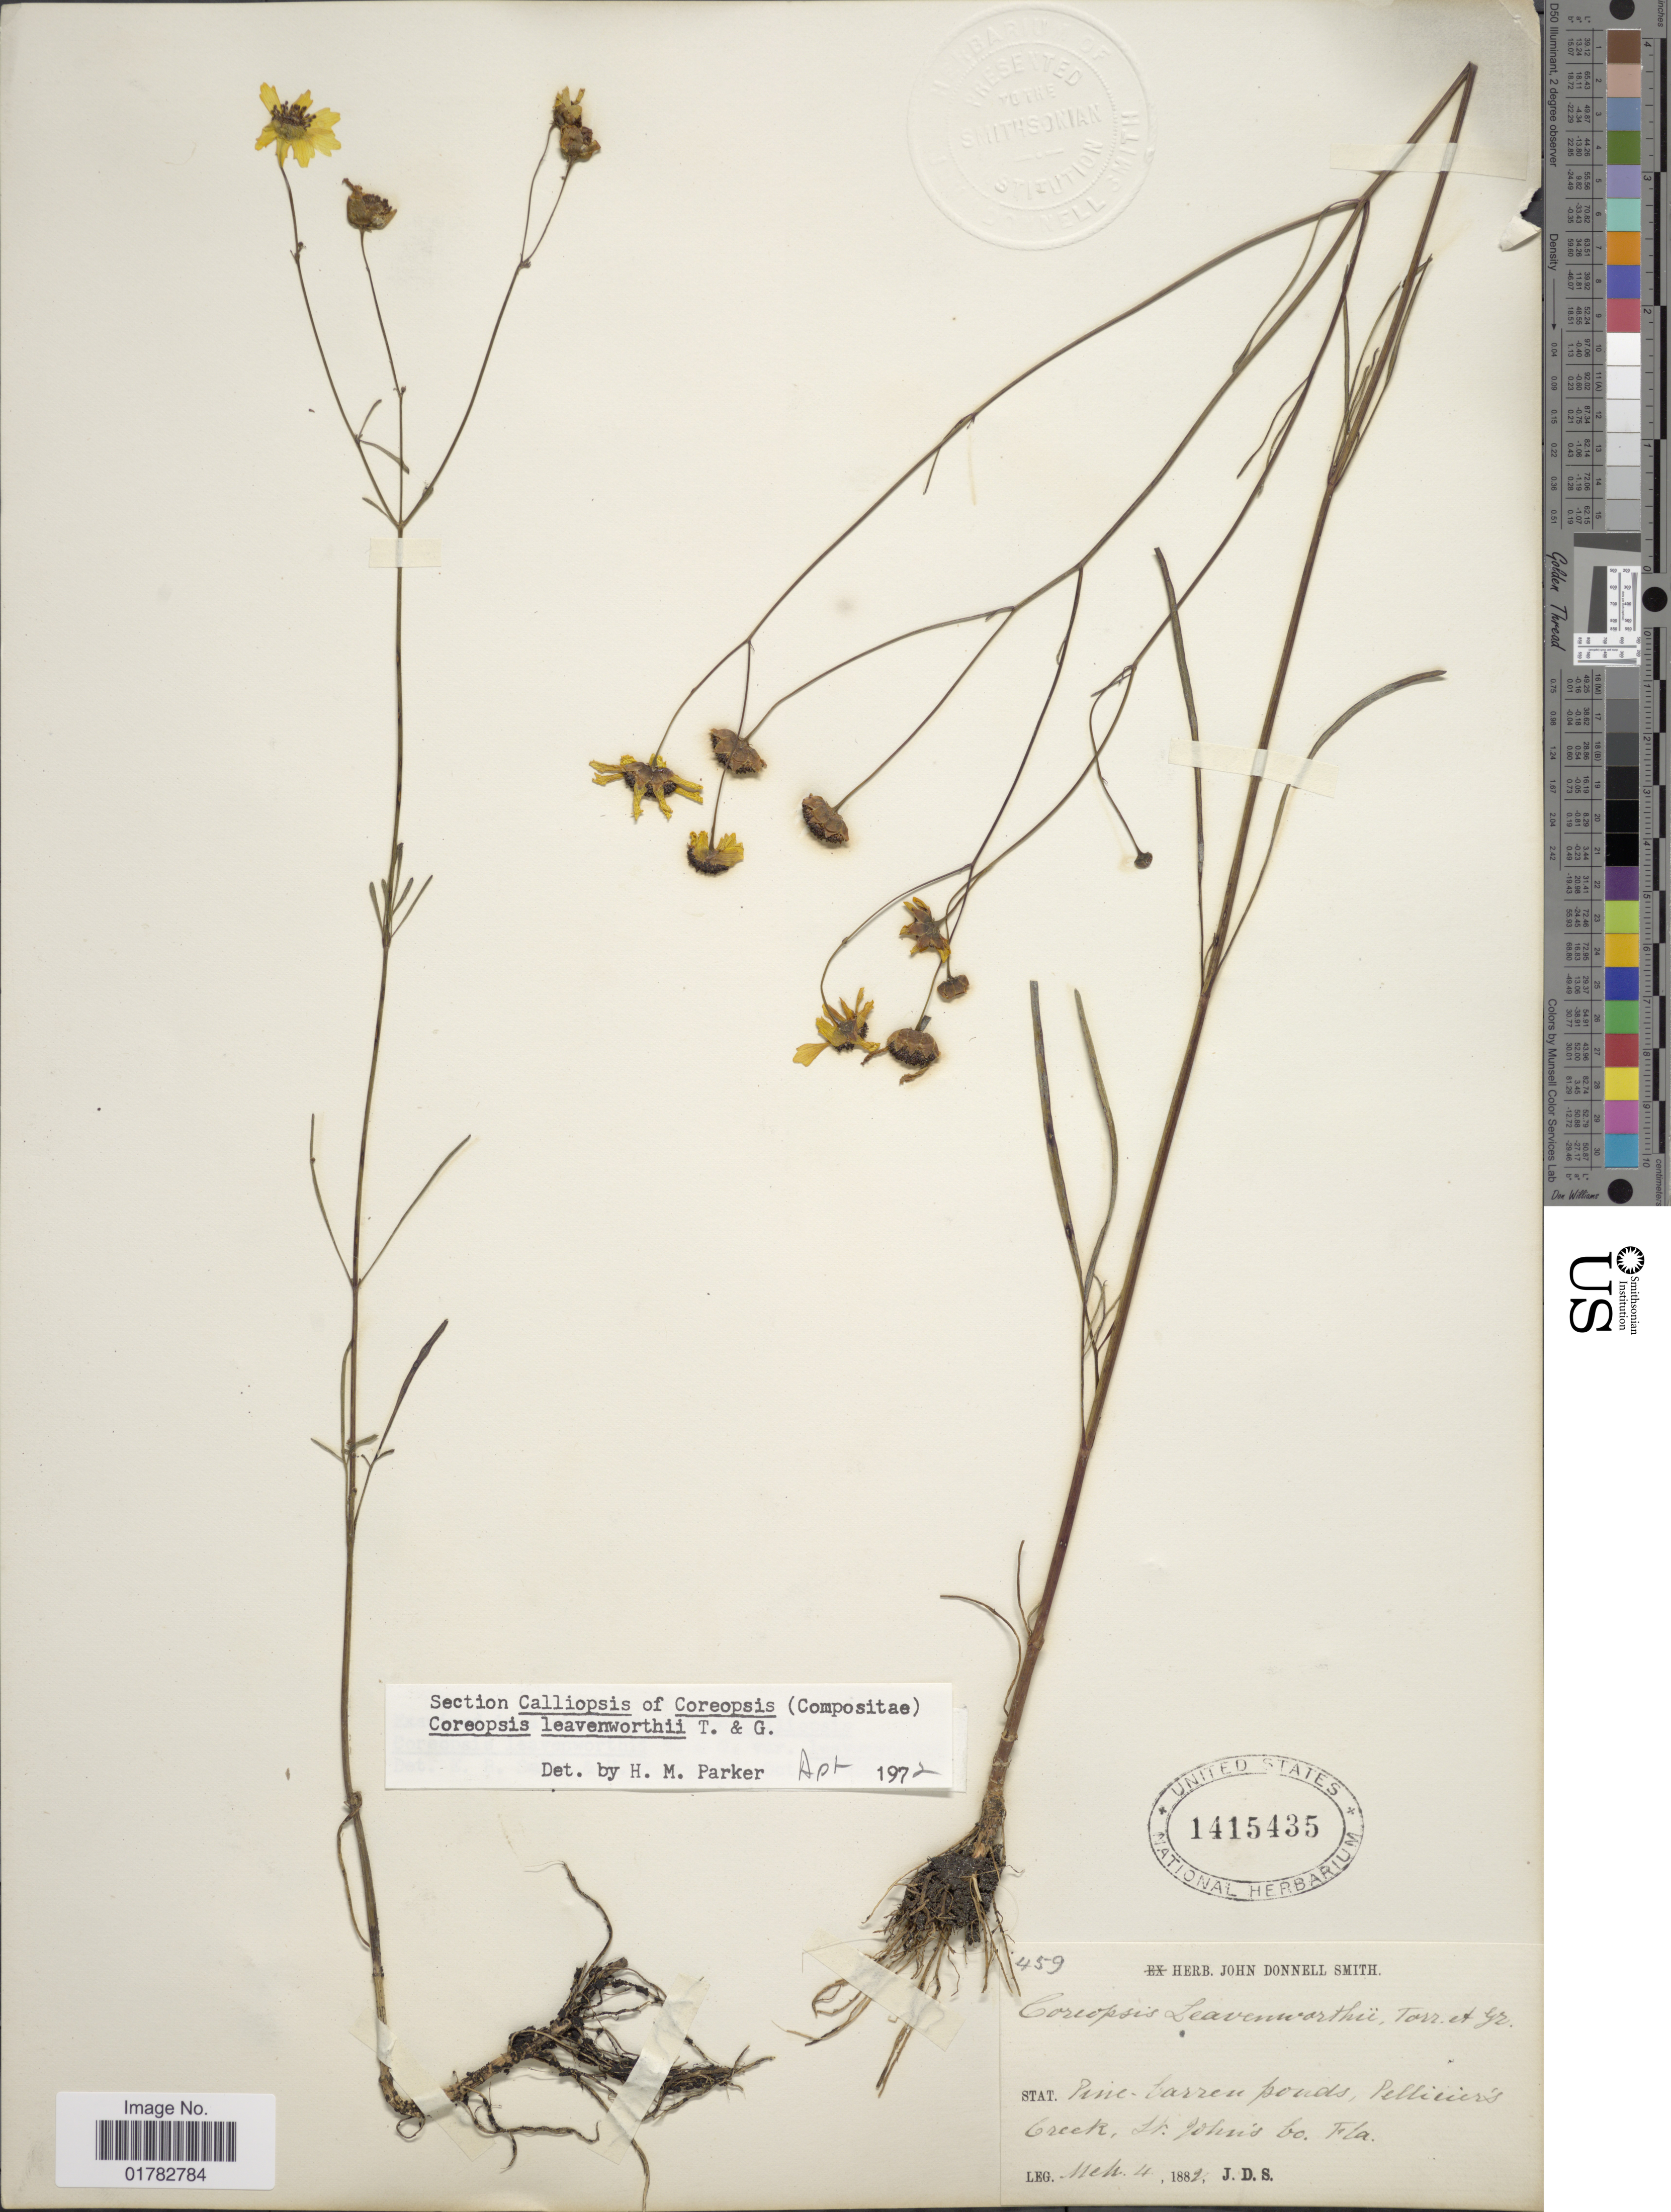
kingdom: Plantae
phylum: Tracheophyta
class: Magnoliopsida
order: Asterales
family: Asteraceae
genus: Coreopsis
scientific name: Coreopsis leavenworthii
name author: Torr. & A. Gray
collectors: J. Donnell Smith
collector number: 459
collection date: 1882-03-04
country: United States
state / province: Florida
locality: Pine-barren ponds, Pelliciers Creek, St. John's Co.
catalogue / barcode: US 1415435